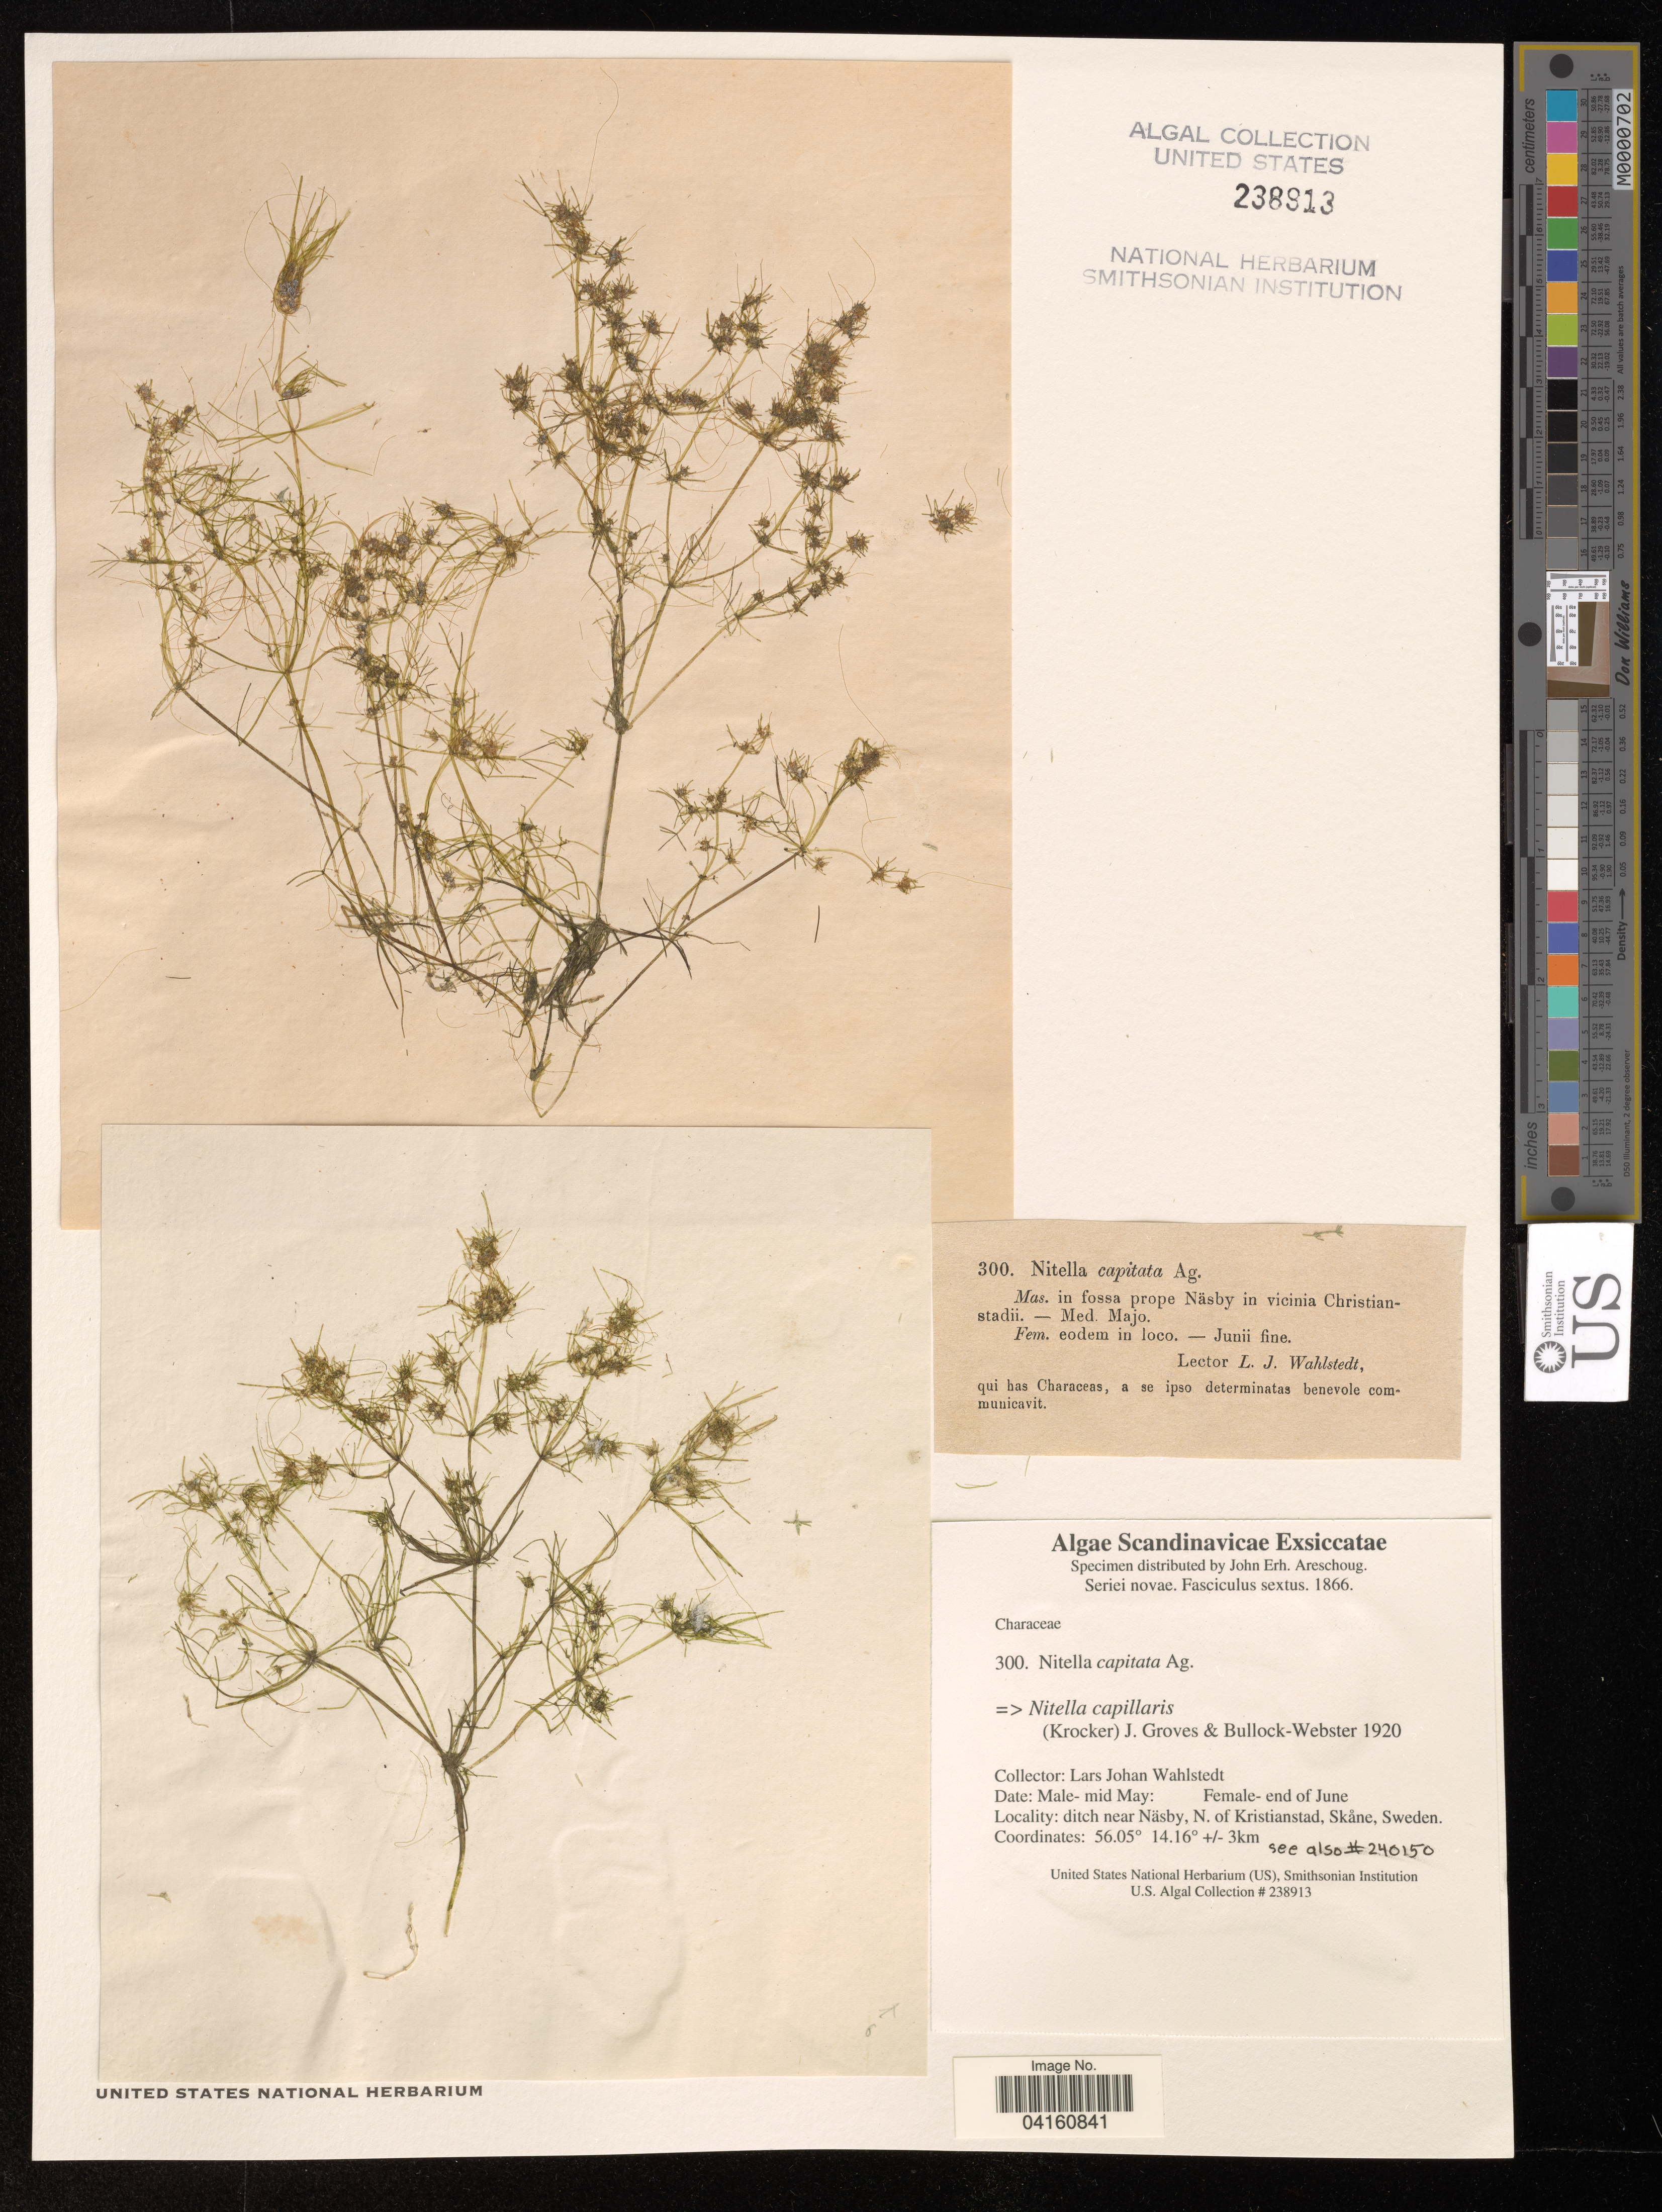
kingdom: Plantae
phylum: Charophyta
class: Charophyceae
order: Charales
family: Characeae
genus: Nitella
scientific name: Nitella capillaris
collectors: L. J. Wahlstedt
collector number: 300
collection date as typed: Male- mid May; Female- end of June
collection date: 1866-05,1866-06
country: Sweden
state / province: Skåne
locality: near Nasby, N. of Kristianstad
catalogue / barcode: US 238913